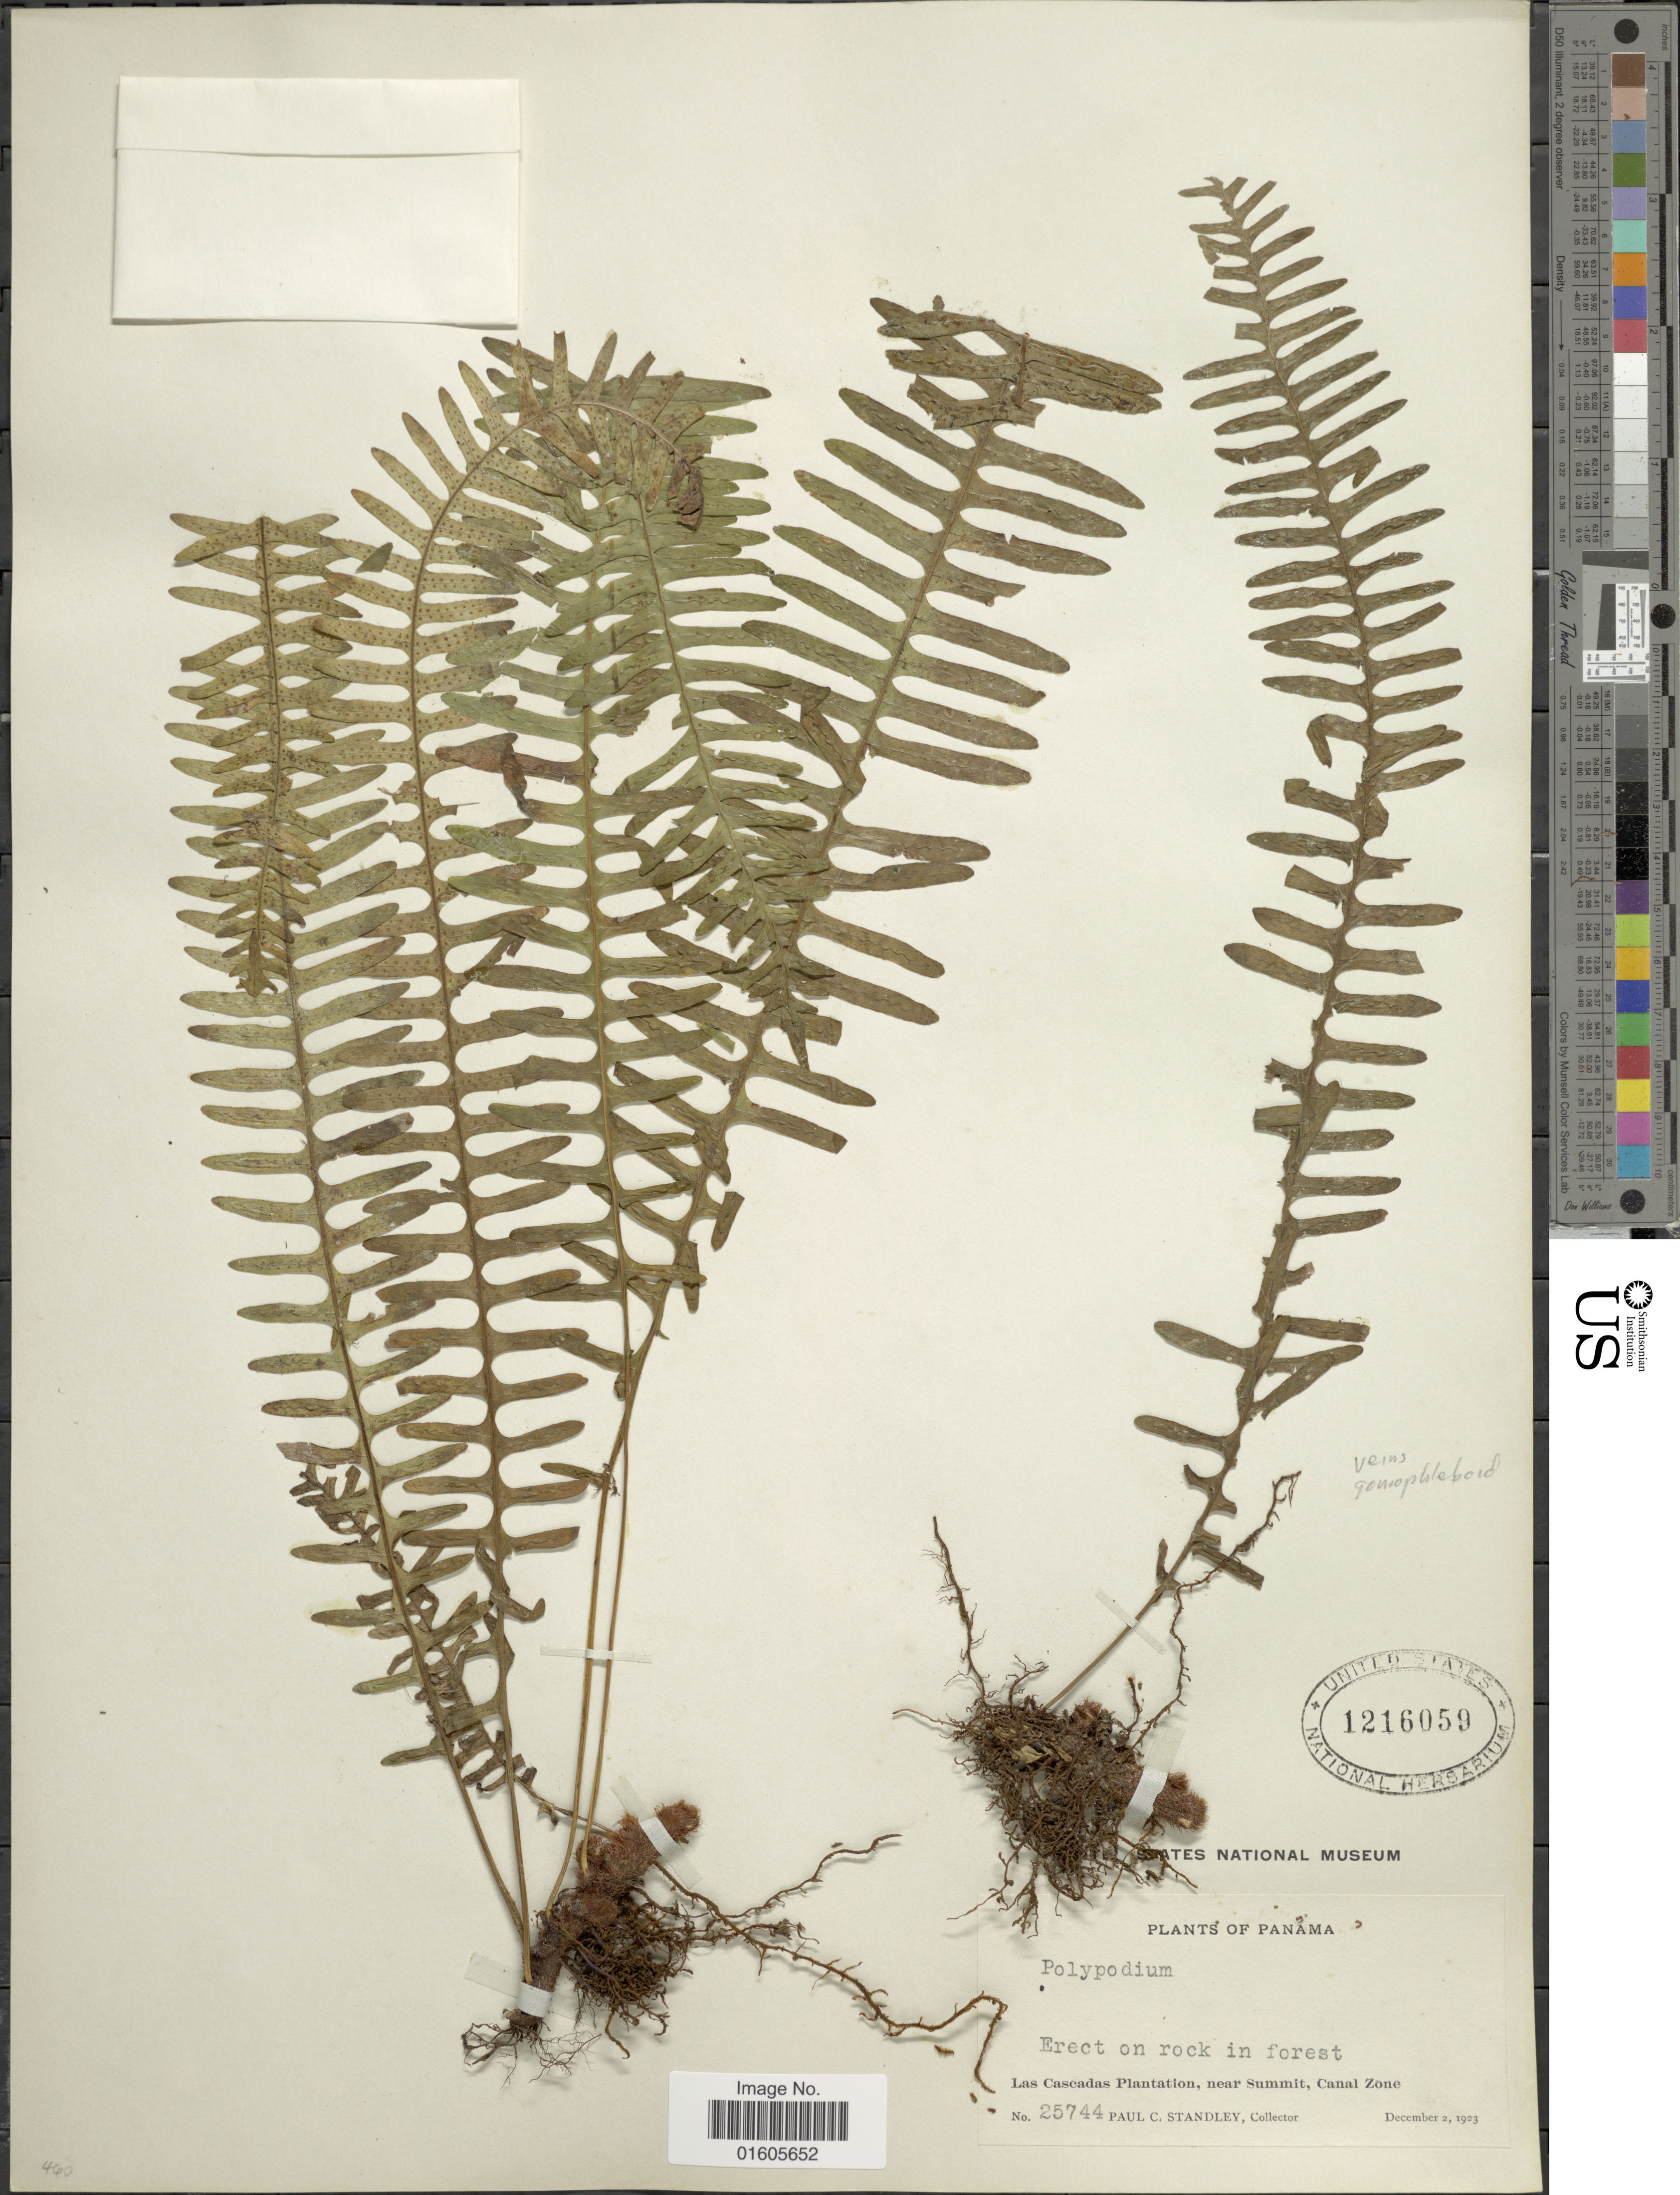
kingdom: Plantae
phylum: Tracheophyta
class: Polypodiopsida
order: Polypodiales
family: Polypodiaceae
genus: Serpocaulon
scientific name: Serpocaulon wagneri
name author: (Mett.) A.R. Sm.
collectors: P. C. Standley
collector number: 25744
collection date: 1923-12-02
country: Panama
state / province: Colón / Panamá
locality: Las Cascadas Plantation, near Summit, Canal Zone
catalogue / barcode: US 1216059